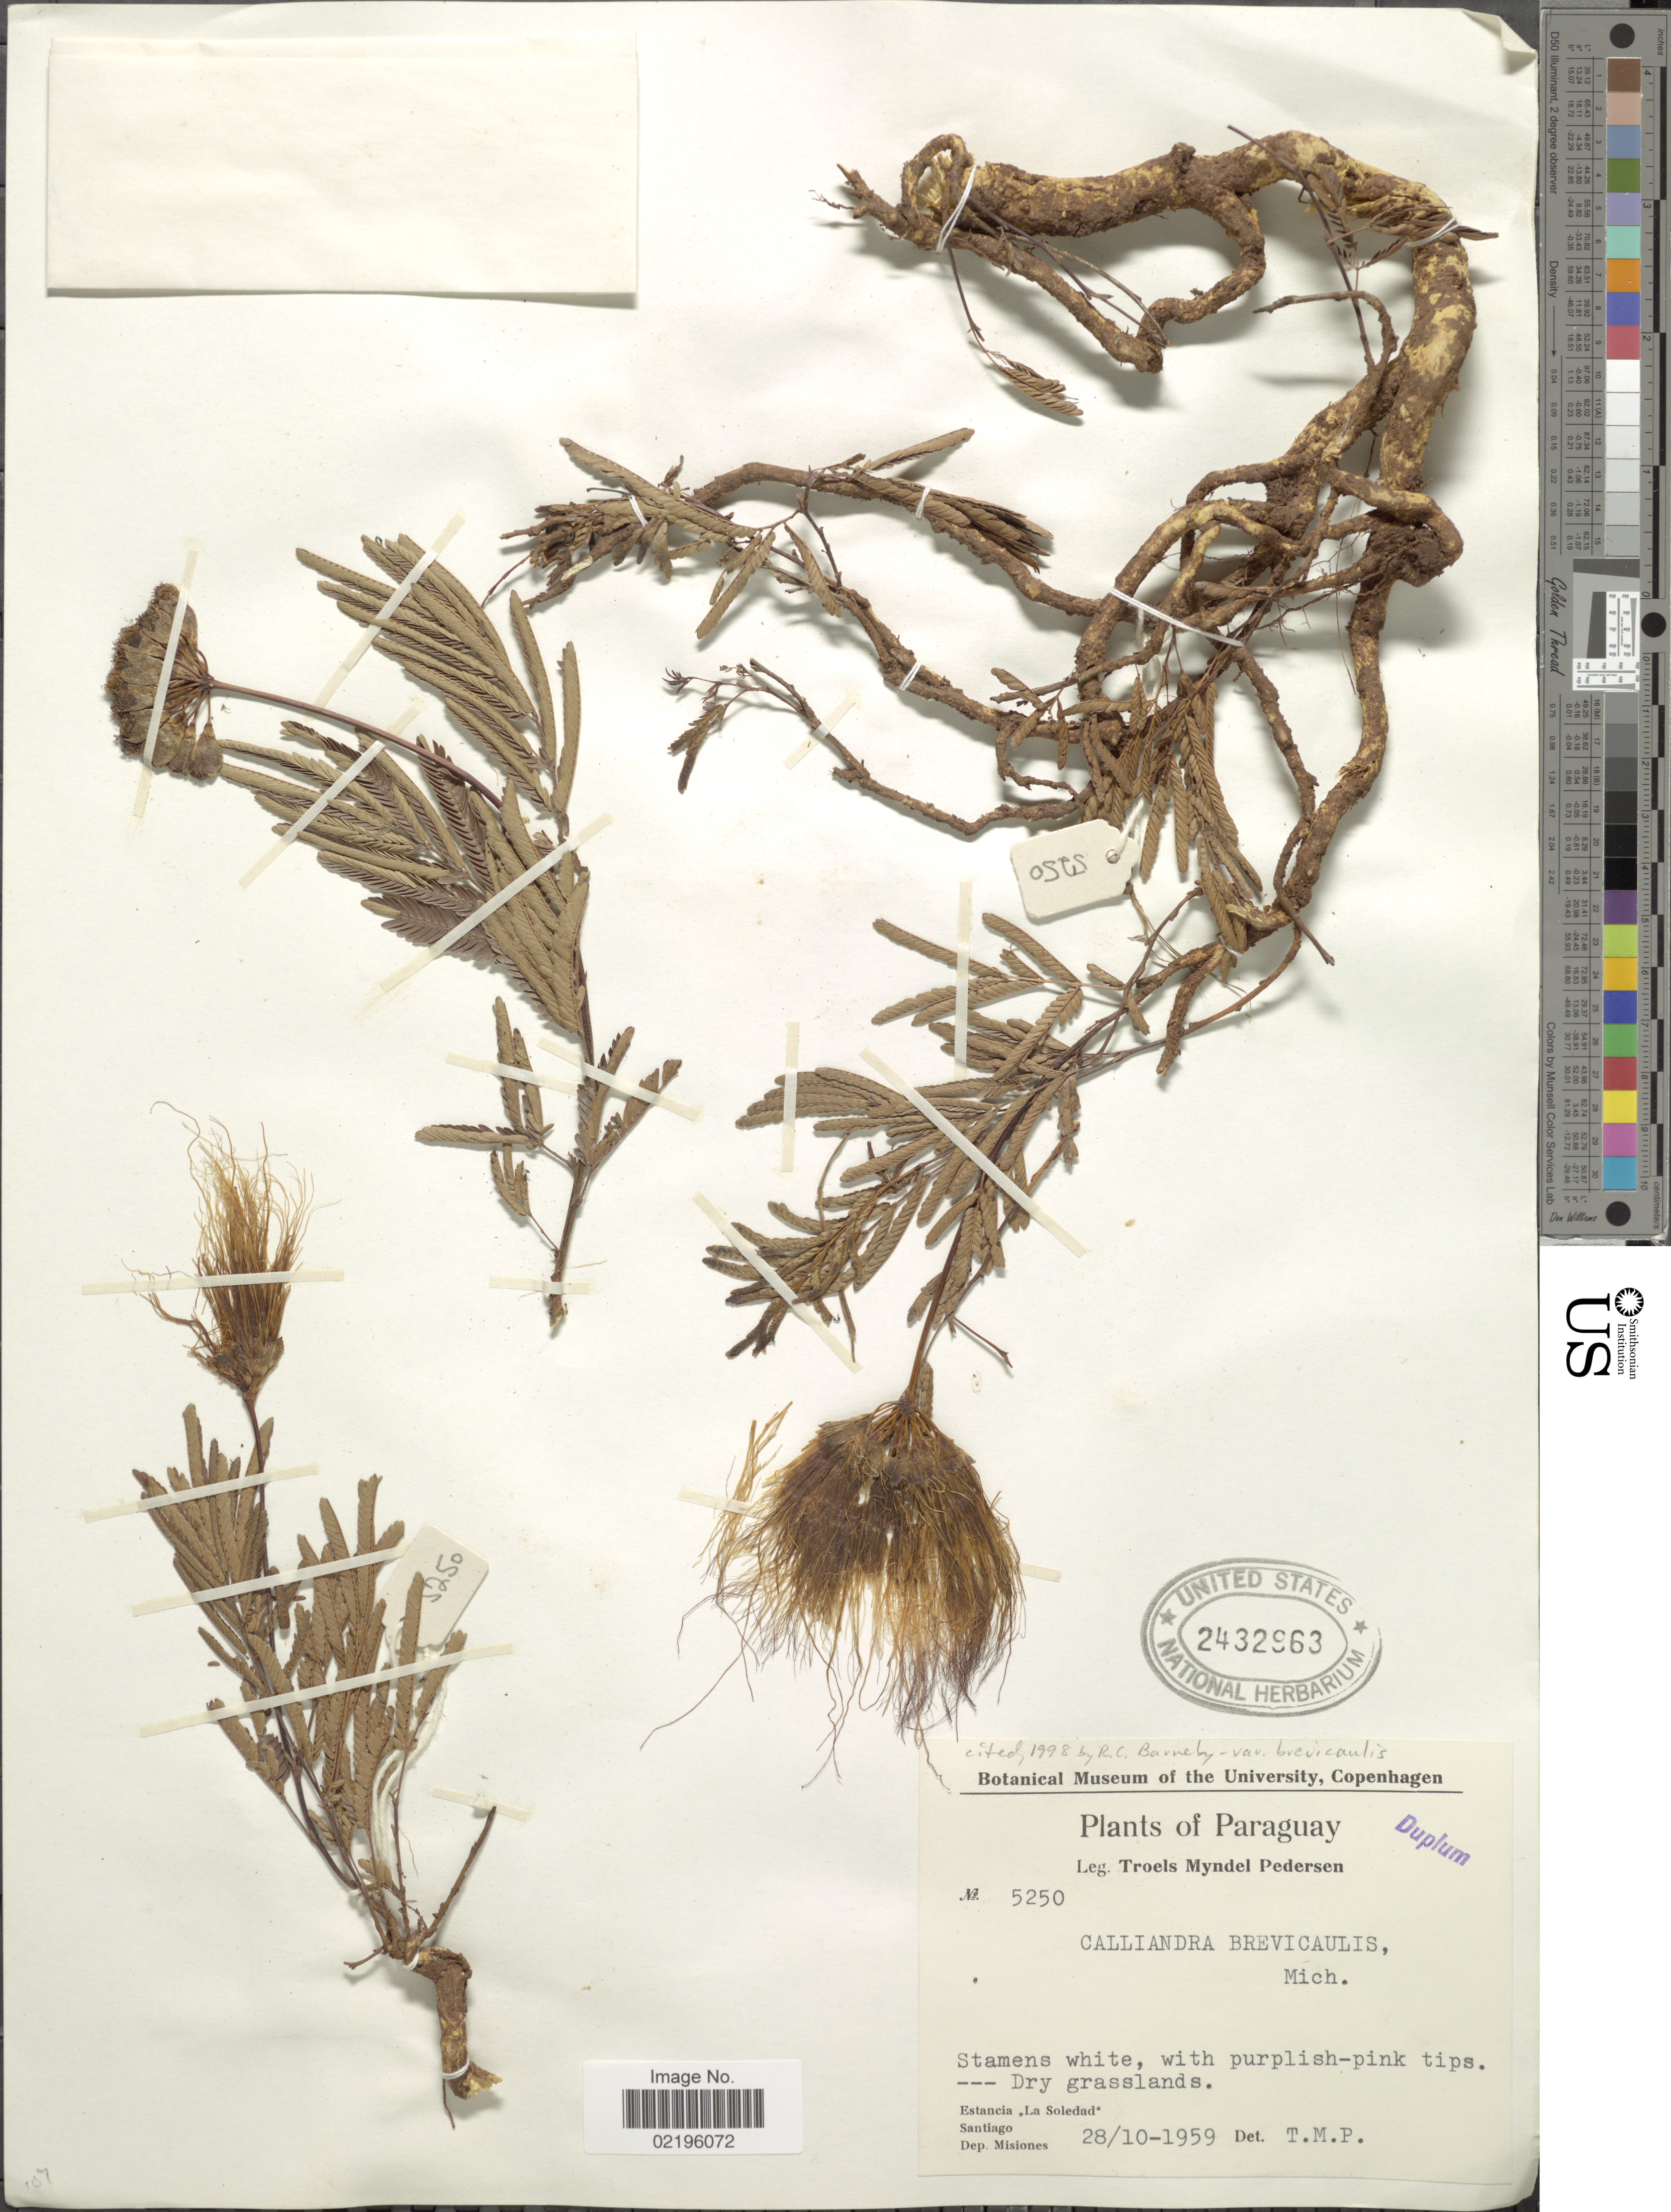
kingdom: Plantae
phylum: Tracheophyta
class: Magnoliopsida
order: Fabales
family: Fabaceae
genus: Calliandra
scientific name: Calliandra brevicaulis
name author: Micheli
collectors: T. Pederson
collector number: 5250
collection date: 1959-10-28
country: Paraguay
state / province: Misiones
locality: Estancia "La Soledad". Santiago, Dep. Misiones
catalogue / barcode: US 2432963